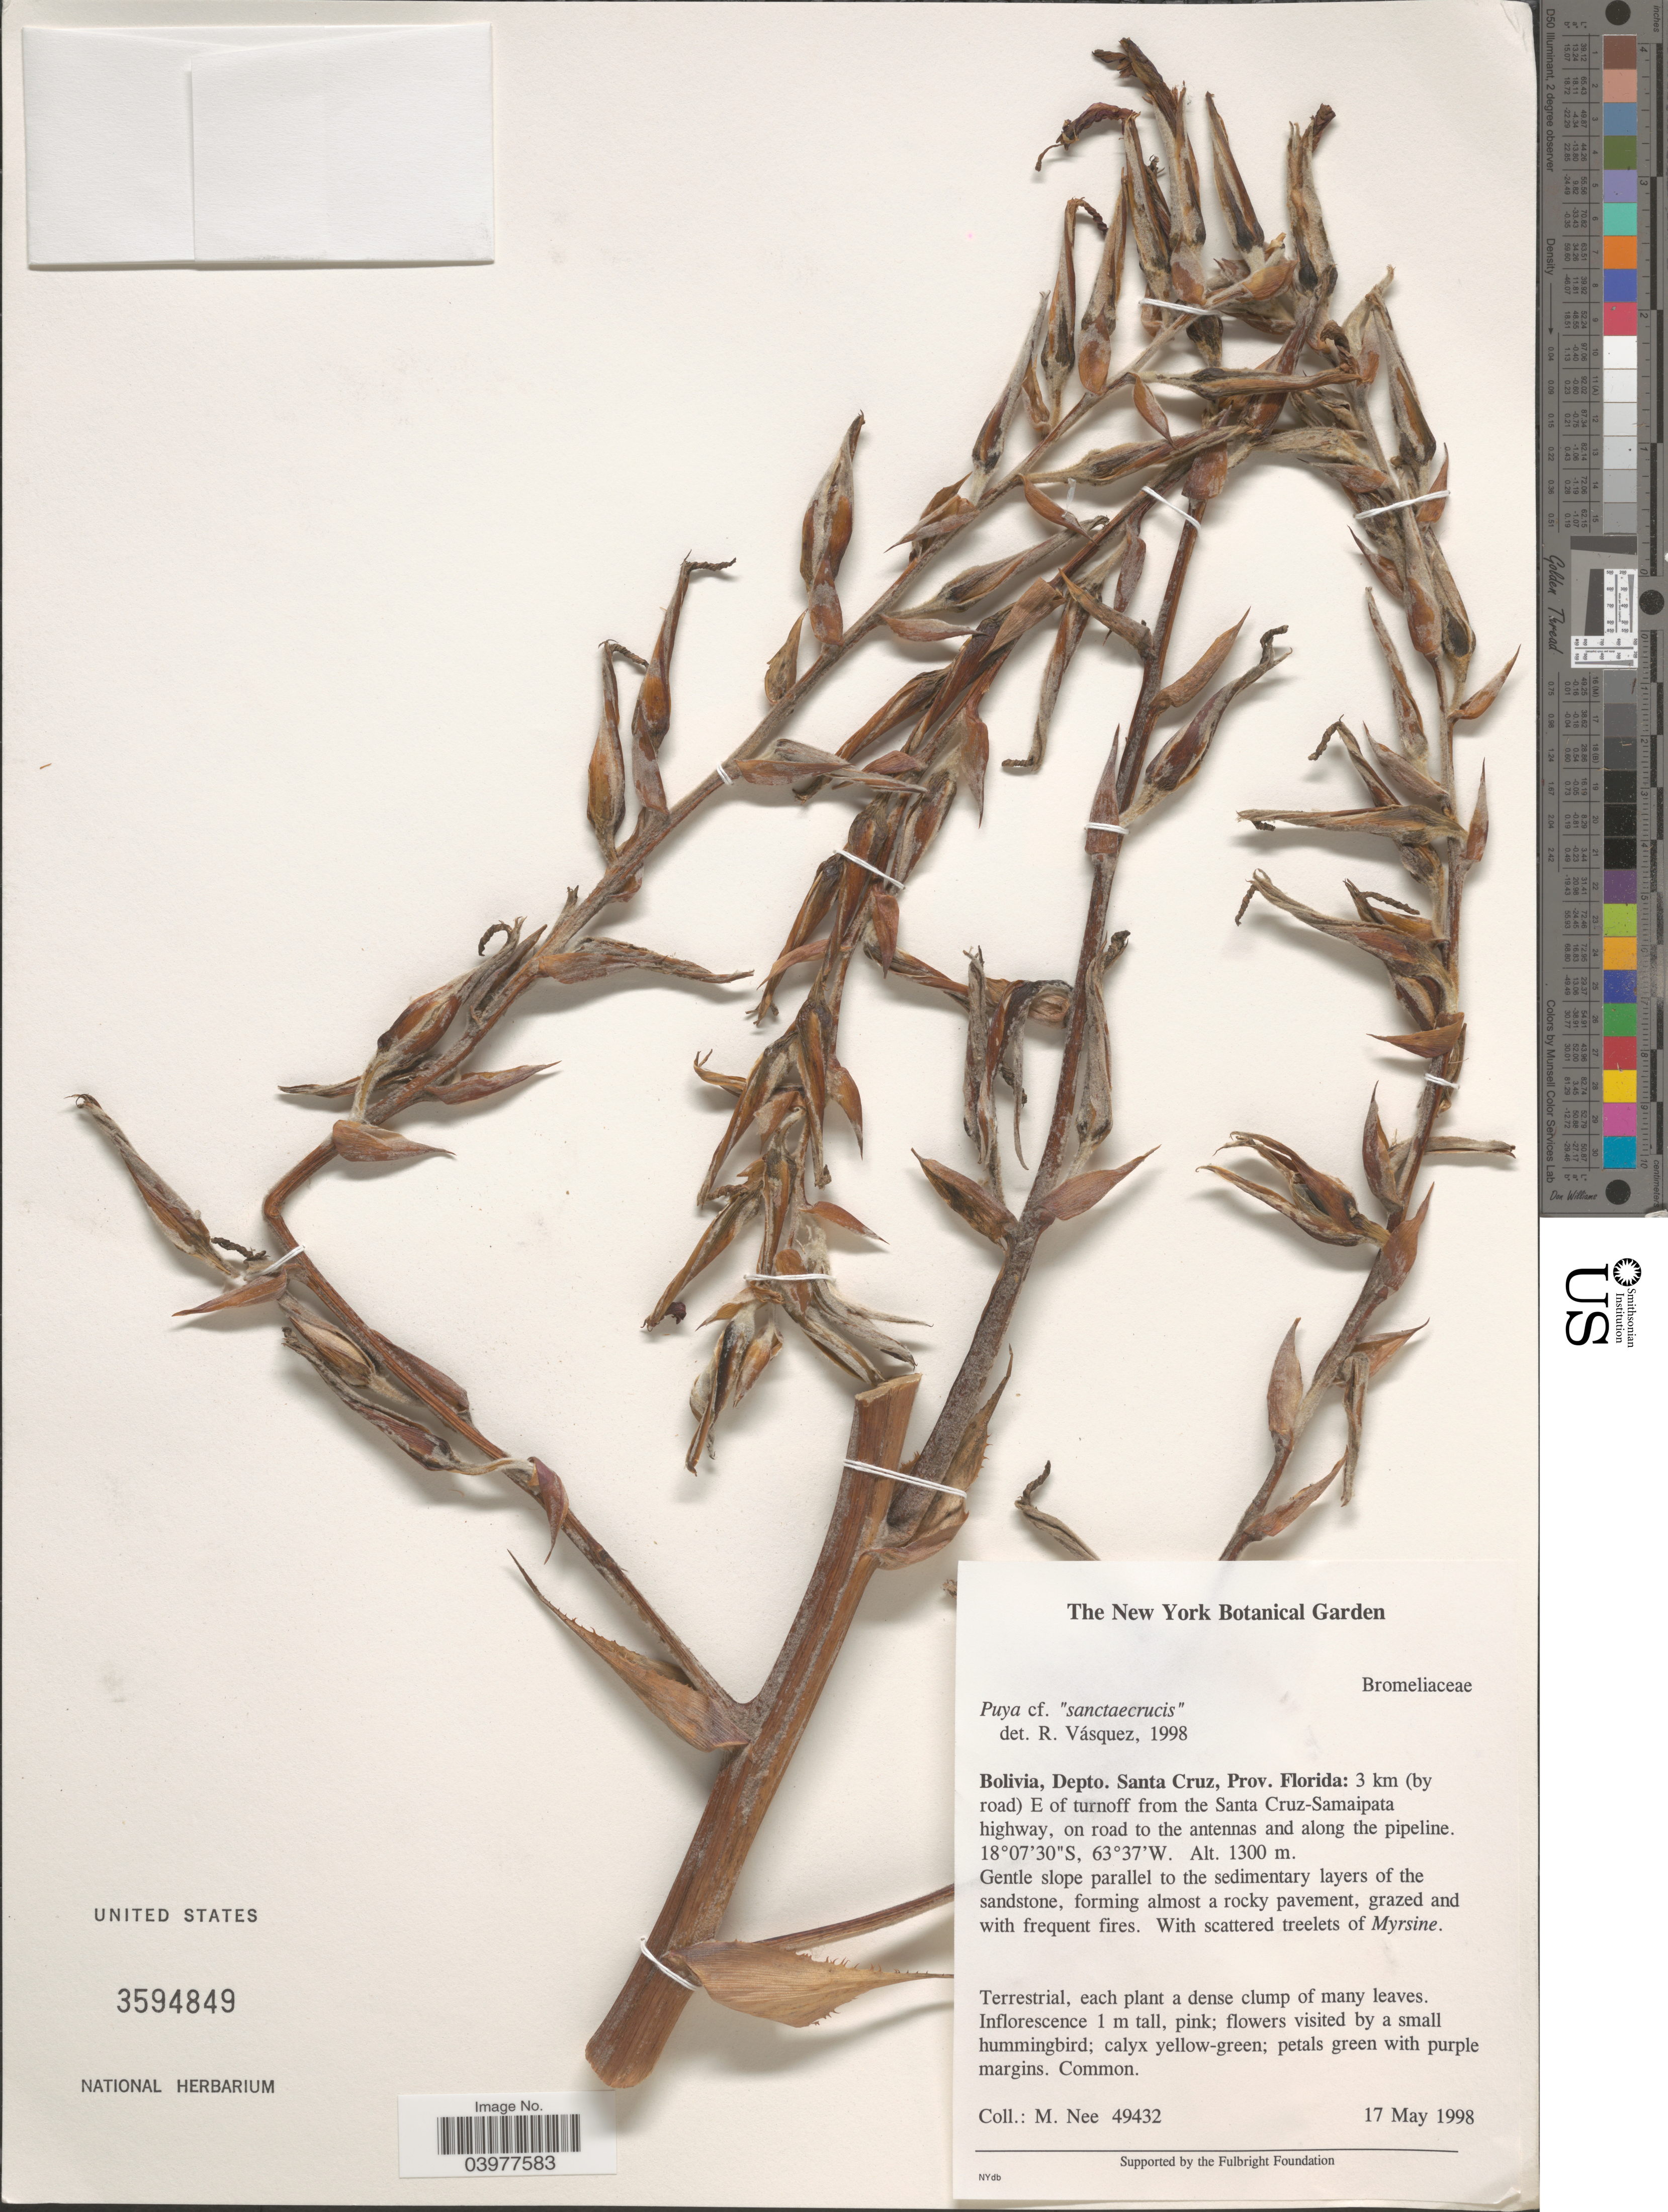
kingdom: Plantae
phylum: Tracheophyta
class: Liliopsida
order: Poales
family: Bromeliaceae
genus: Puya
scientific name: Puya sanctae-crucis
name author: (Baker) L.B. Sm.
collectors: M. Nee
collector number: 49432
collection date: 1998-05-17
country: Bolivia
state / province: Santa Cruz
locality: Depto. Santa Cruz, Prov. Florida: 3 km (by road) E of turnoff from the Santa Cruz-Samaipata highway, on road to the antennas and along the pipeline.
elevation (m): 1300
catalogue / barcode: US 3594849